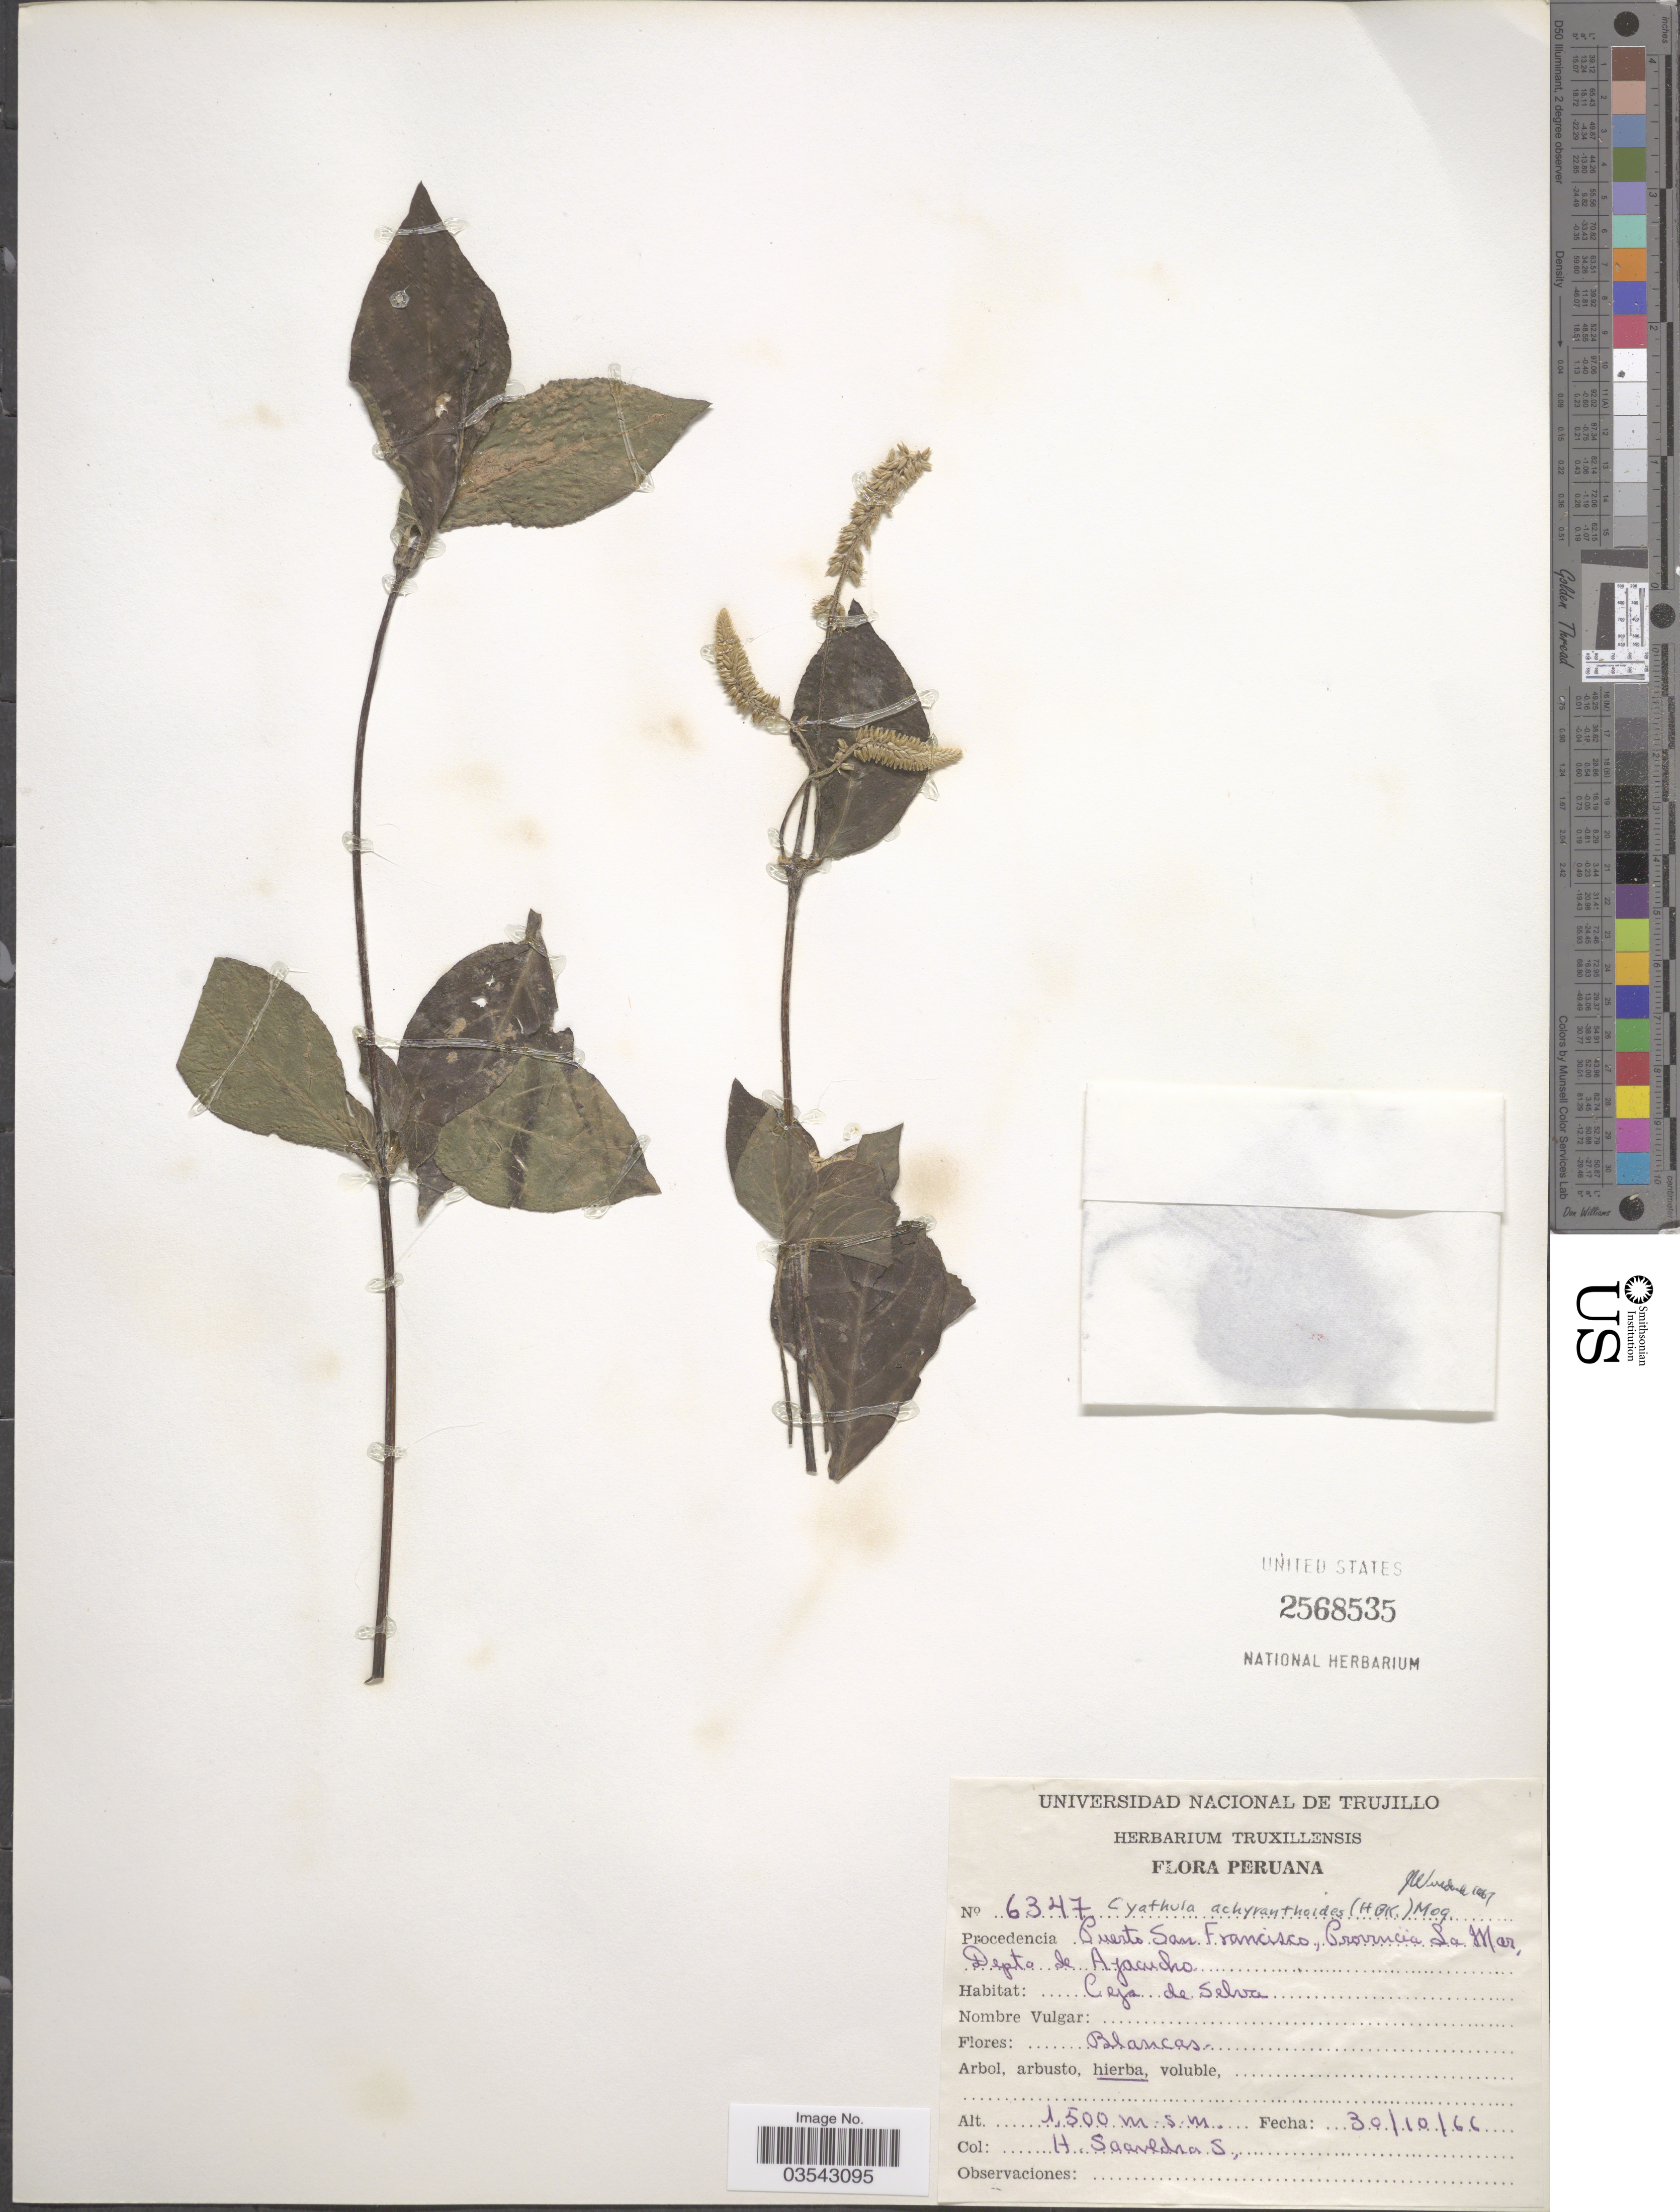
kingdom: Plantae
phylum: Tracheophyta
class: Magnoliopsida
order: Caryophyllales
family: Amaranthaceae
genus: Cyathula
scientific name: Cyathula achyranthoides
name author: (Kunth) Moq.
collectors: H. Saavedra S.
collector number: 6347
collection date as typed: Transcribed d/m/y: 30/10/66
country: Peru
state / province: Ayacucho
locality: Puerto San Francisco, Provincia La Mar, Depto de Ajacucho. Ceja de Selva.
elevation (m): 1500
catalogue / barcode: US 2568535